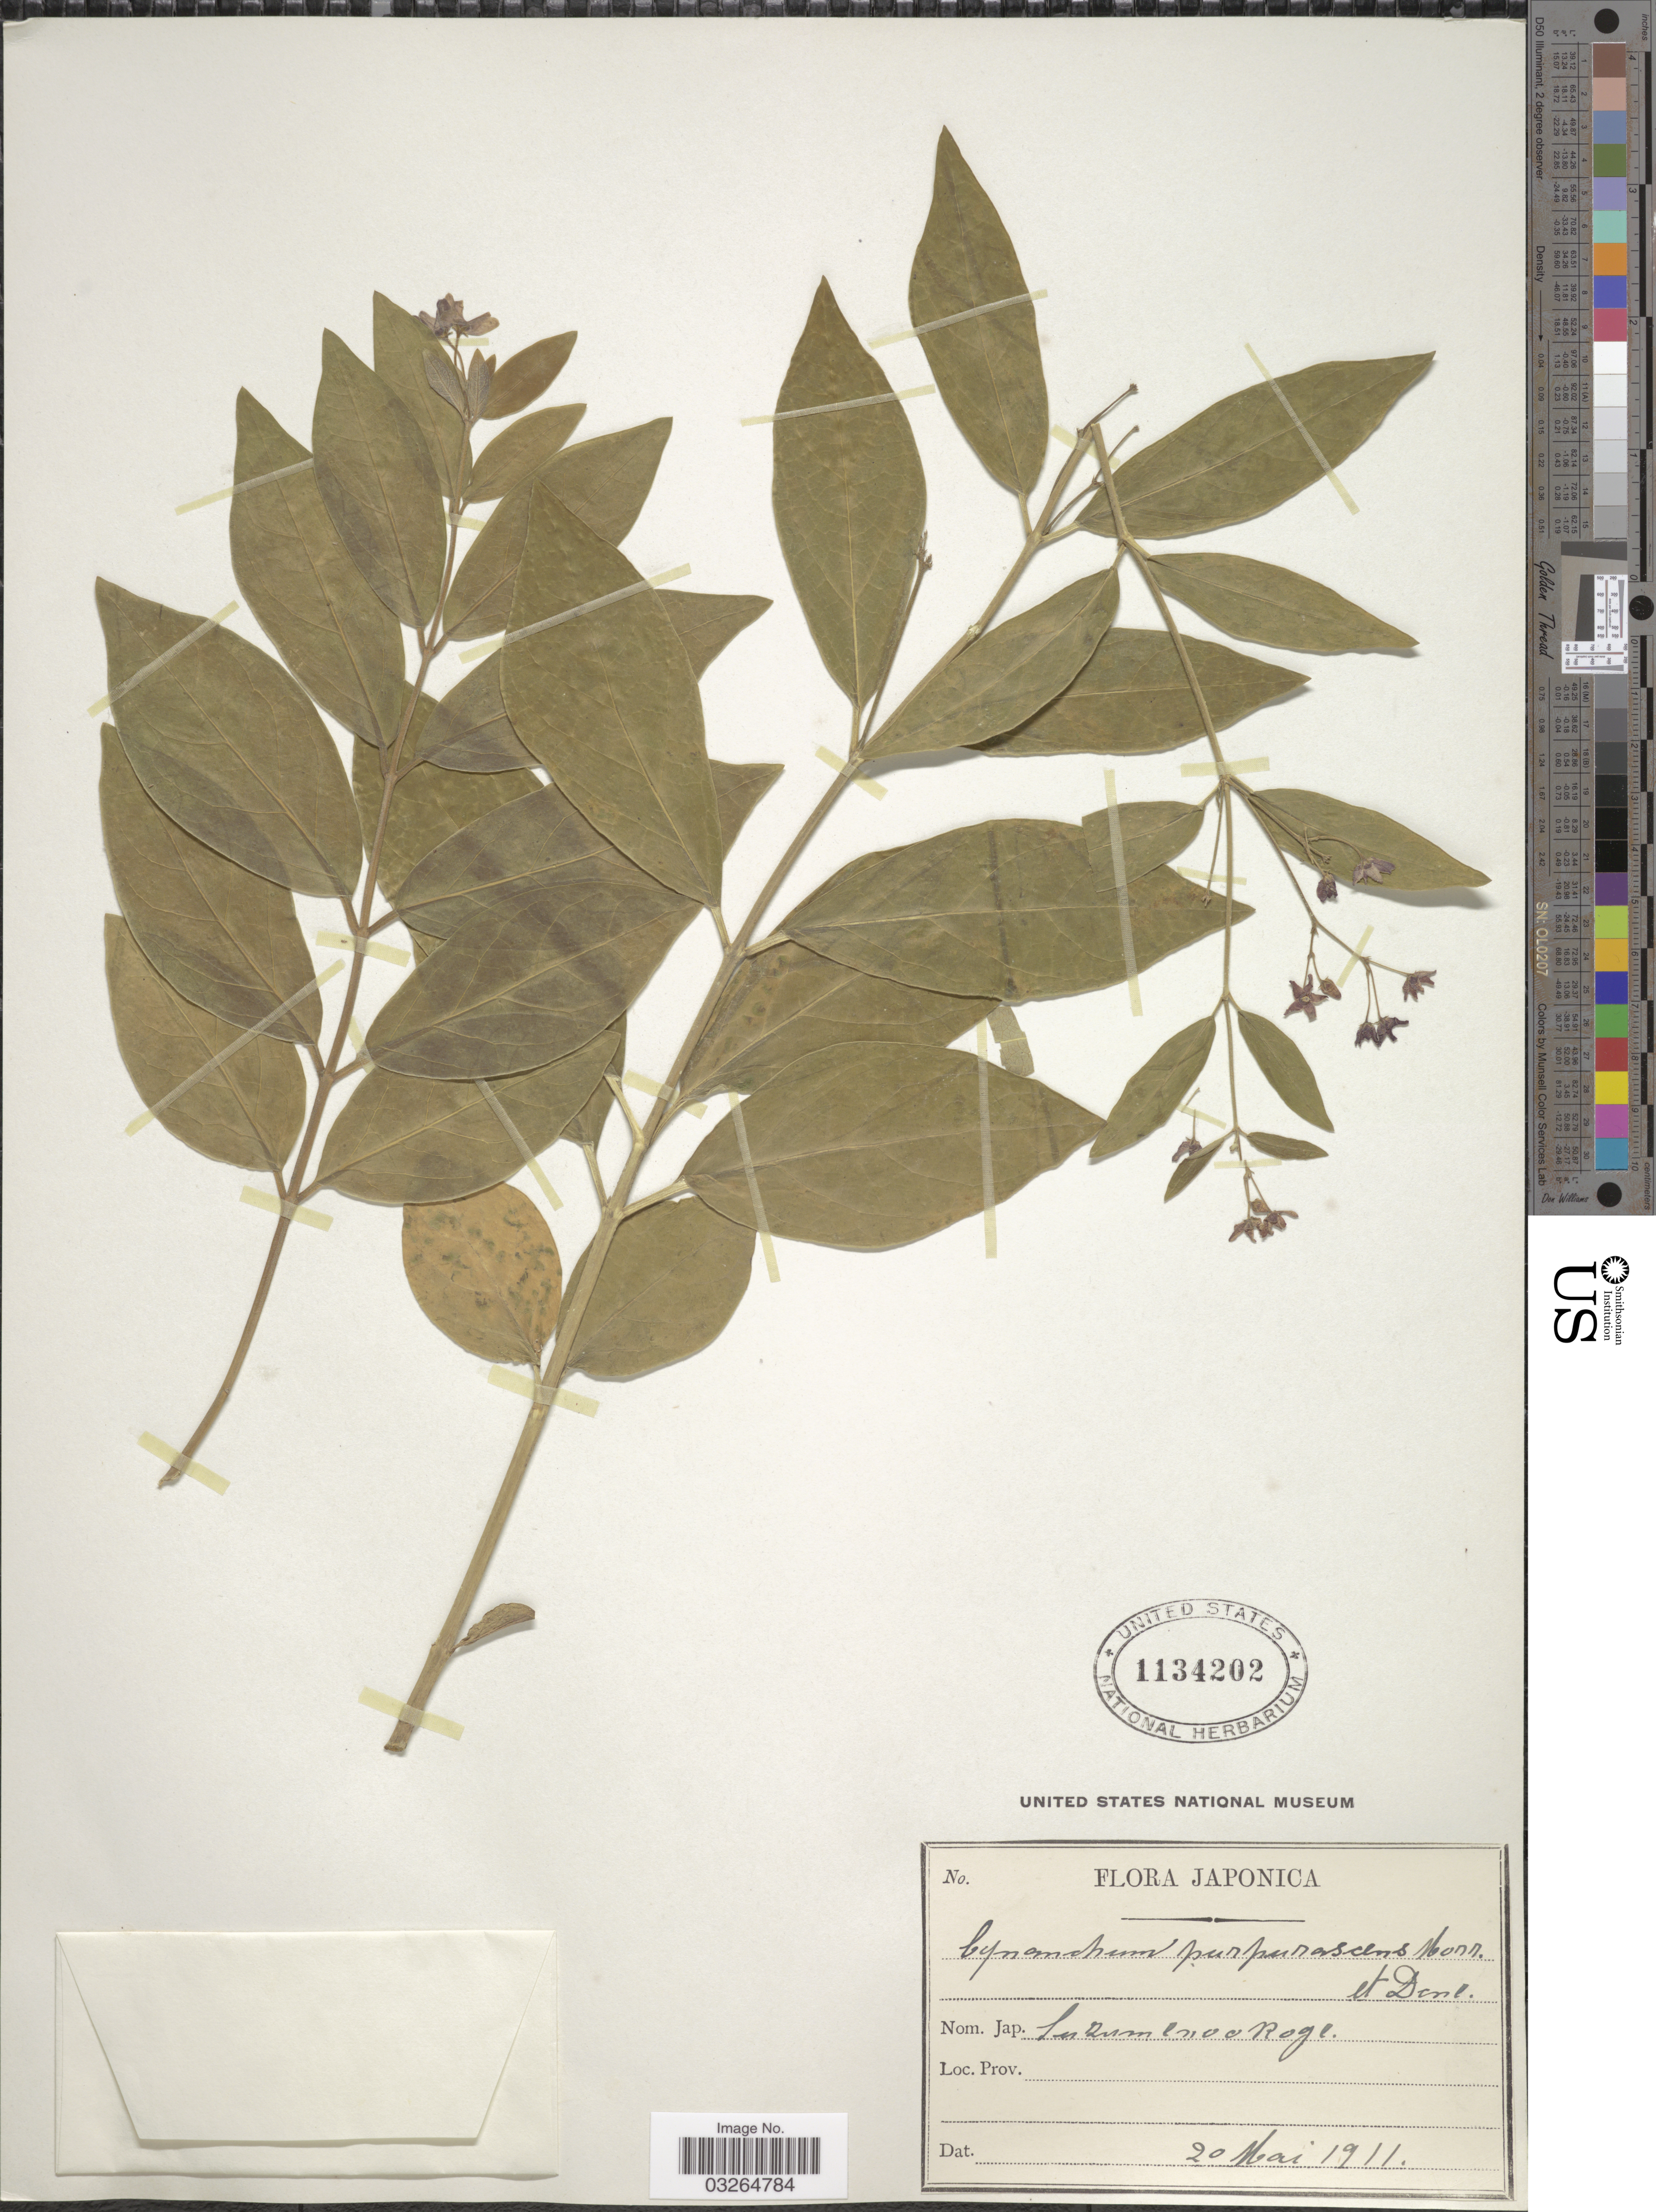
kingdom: Plantae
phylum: Tracheophyta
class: Magnoliopsida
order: Gentianales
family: Apocynaceae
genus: Cynanchum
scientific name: Cynanchum purpurascens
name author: C. Morren & Decne.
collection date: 1911-05-20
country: Japan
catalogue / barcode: US 1134202